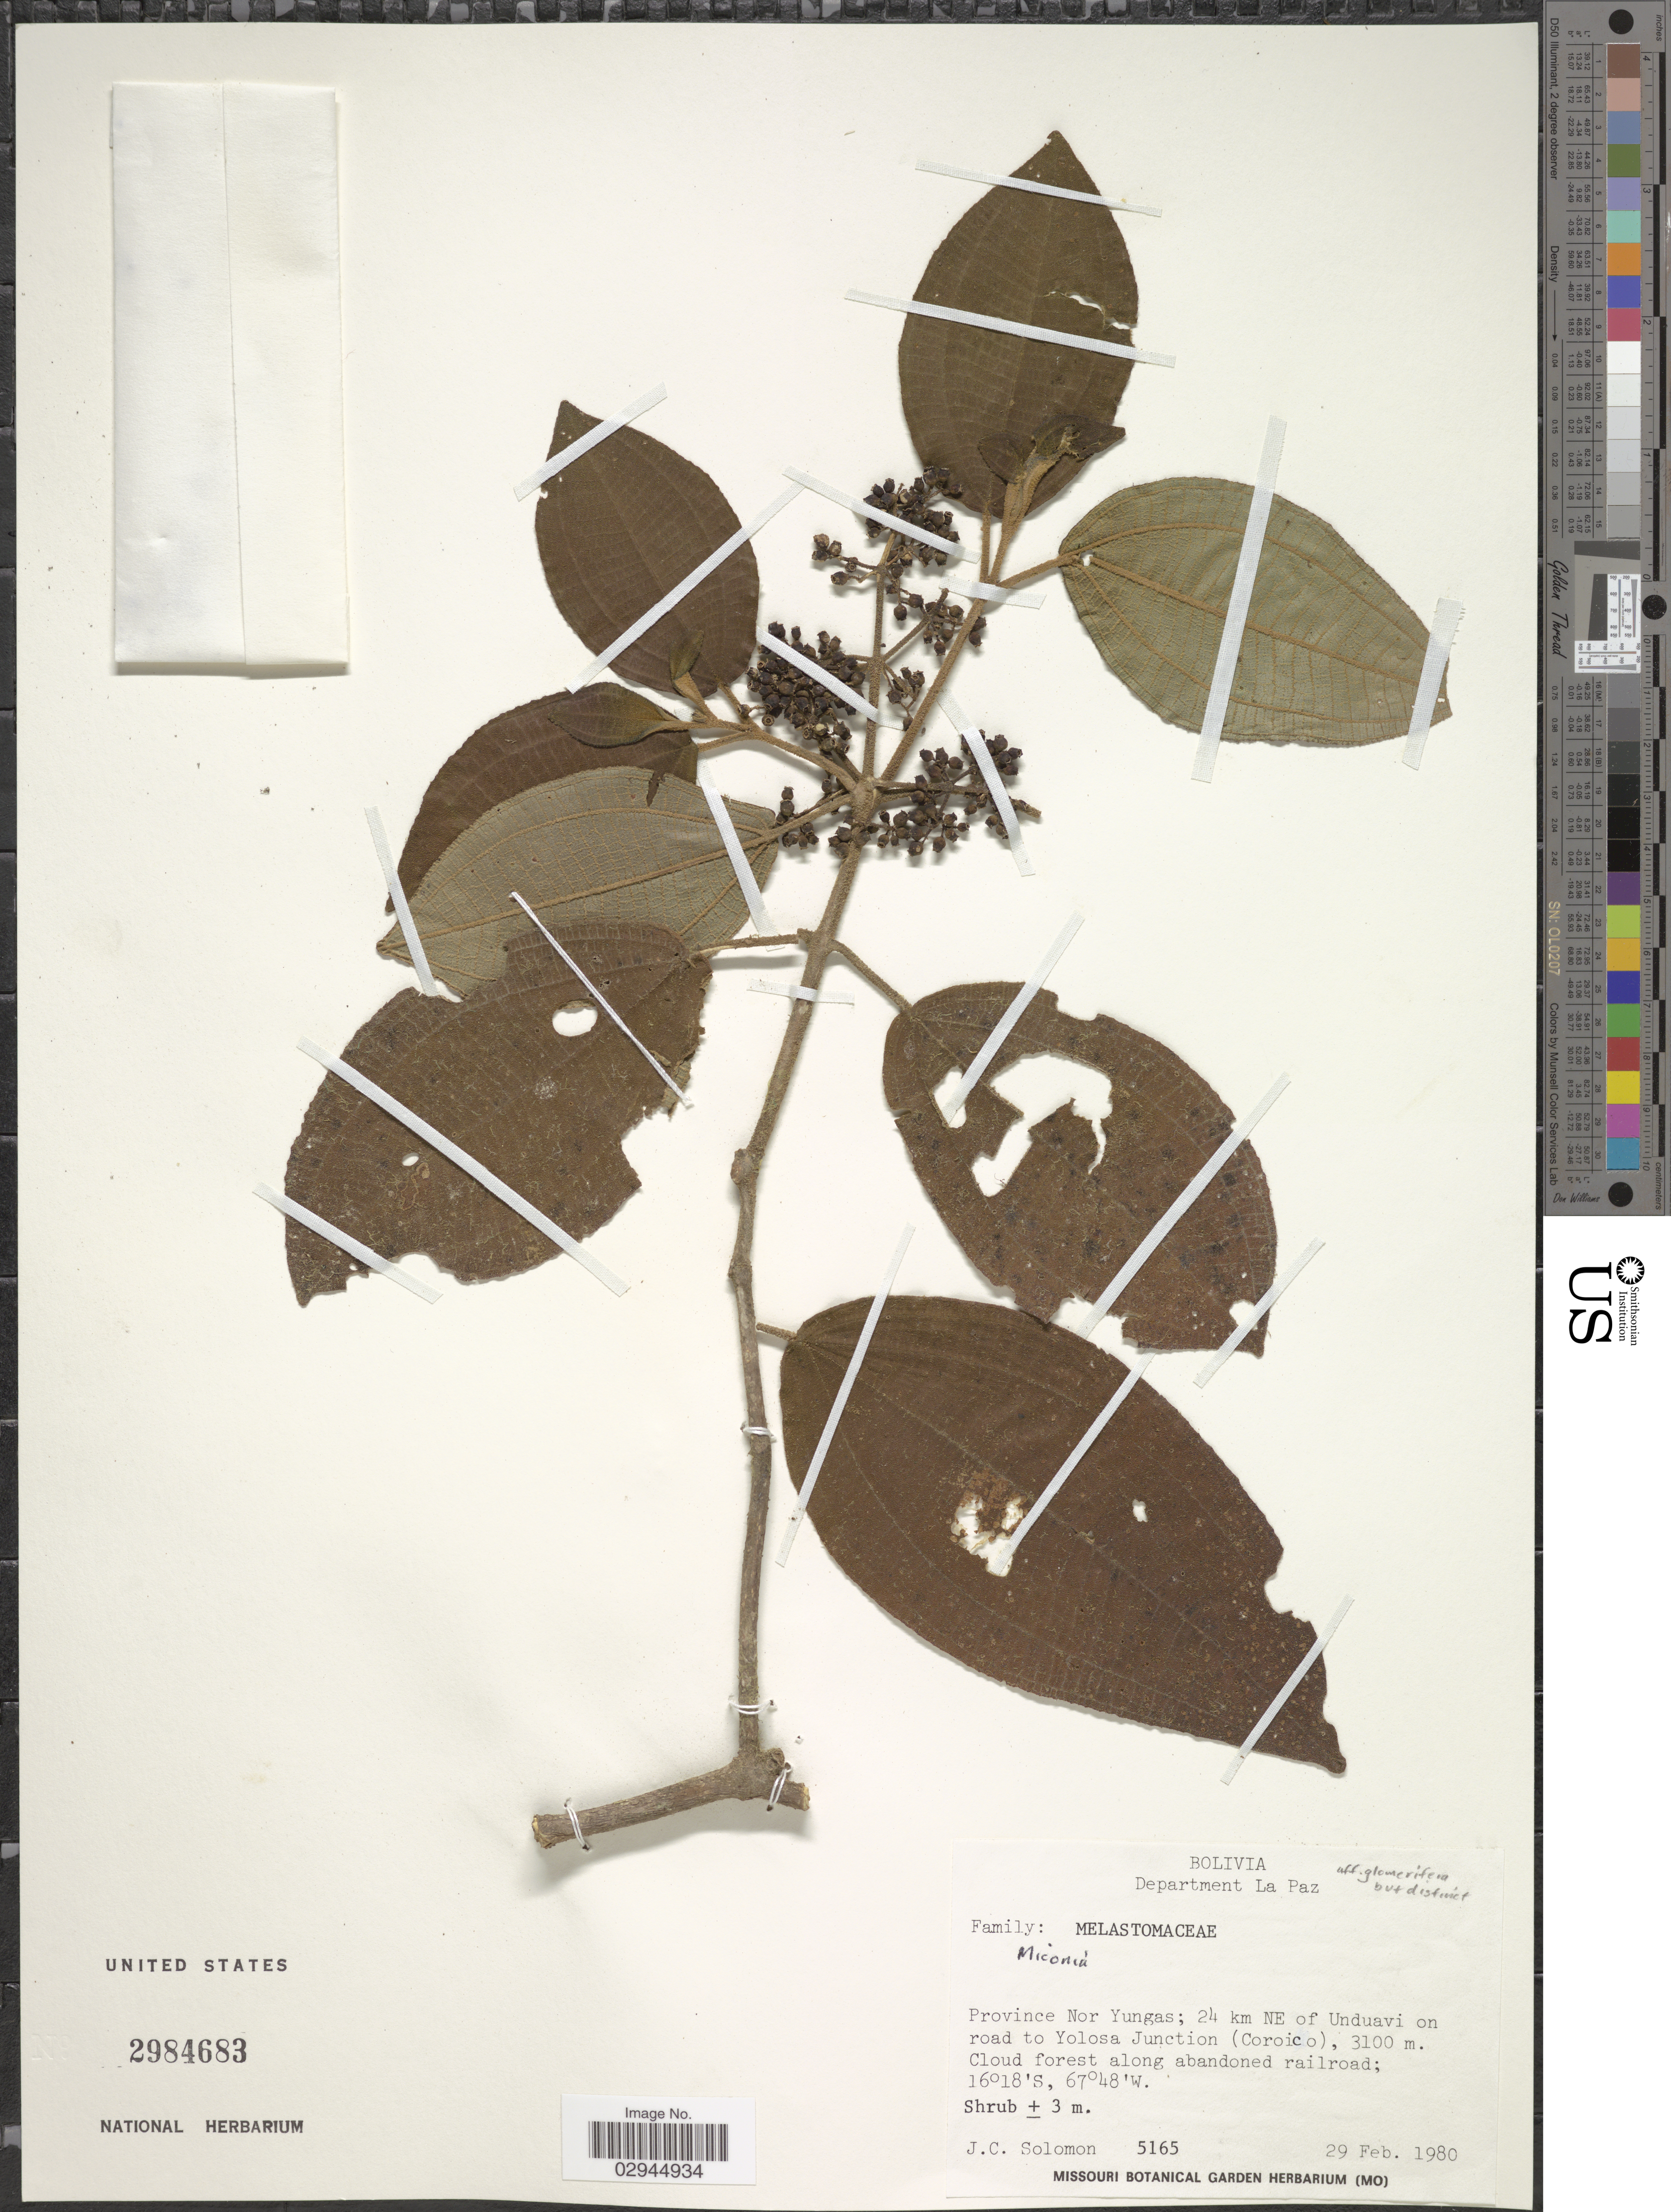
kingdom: Plantae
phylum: Tracheophyta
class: Magnoliopsida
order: Myrtales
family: Melastomataceae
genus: Miconia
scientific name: Miconia sp.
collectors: J. C. Solomon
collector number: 5165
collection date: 1980-02-29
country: Bolivia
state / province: La Paz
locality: Department La Paz. Province Nor Yungas; 24 km NE of Unduavi on road to Yolosa Junction (Coroico).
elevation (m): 3100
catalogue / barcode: US 2984683